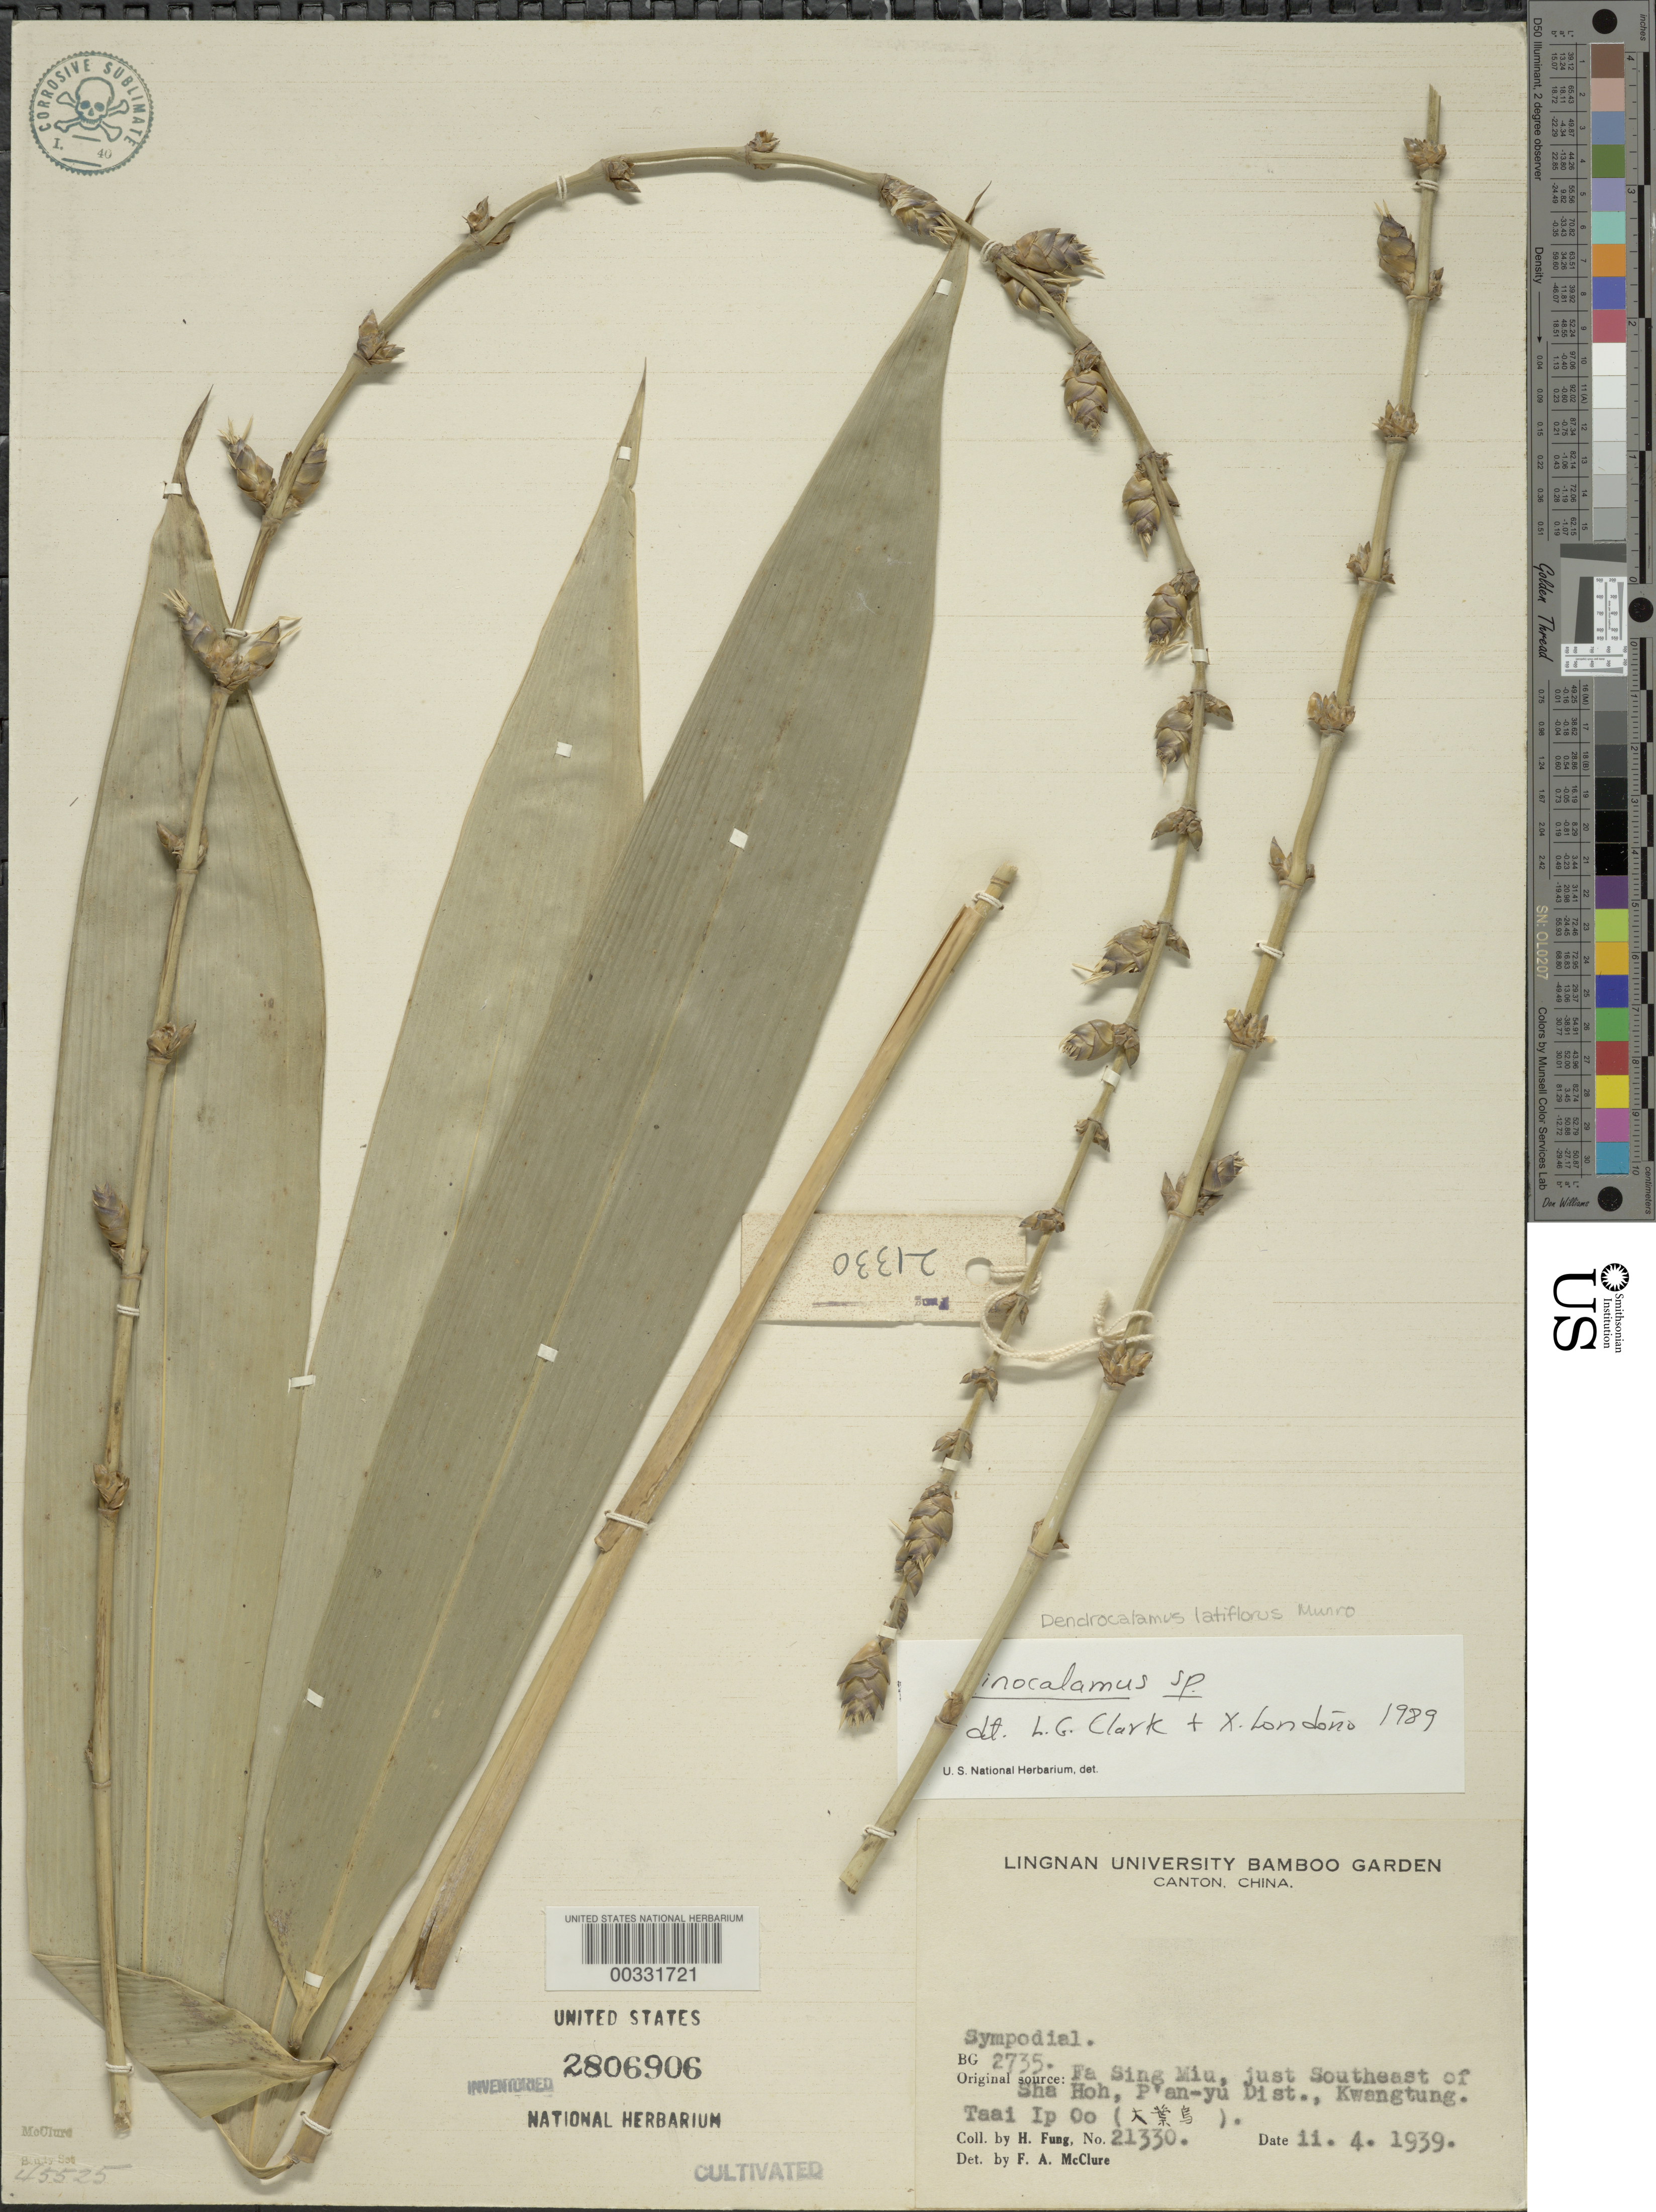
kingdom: Plantae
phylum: Tracheophyta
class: Liliopsida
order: Poales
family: Poaceae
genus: Dendrocalamus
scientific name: Dendrocalamus latiflorus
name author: Munro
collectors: H. L. Fung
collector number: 21330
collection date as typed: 04 Feb 1939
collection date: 1939-02-04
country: China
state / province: Guangdong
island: Honam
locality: Lingnan univ. bg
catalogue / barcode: US 2806906